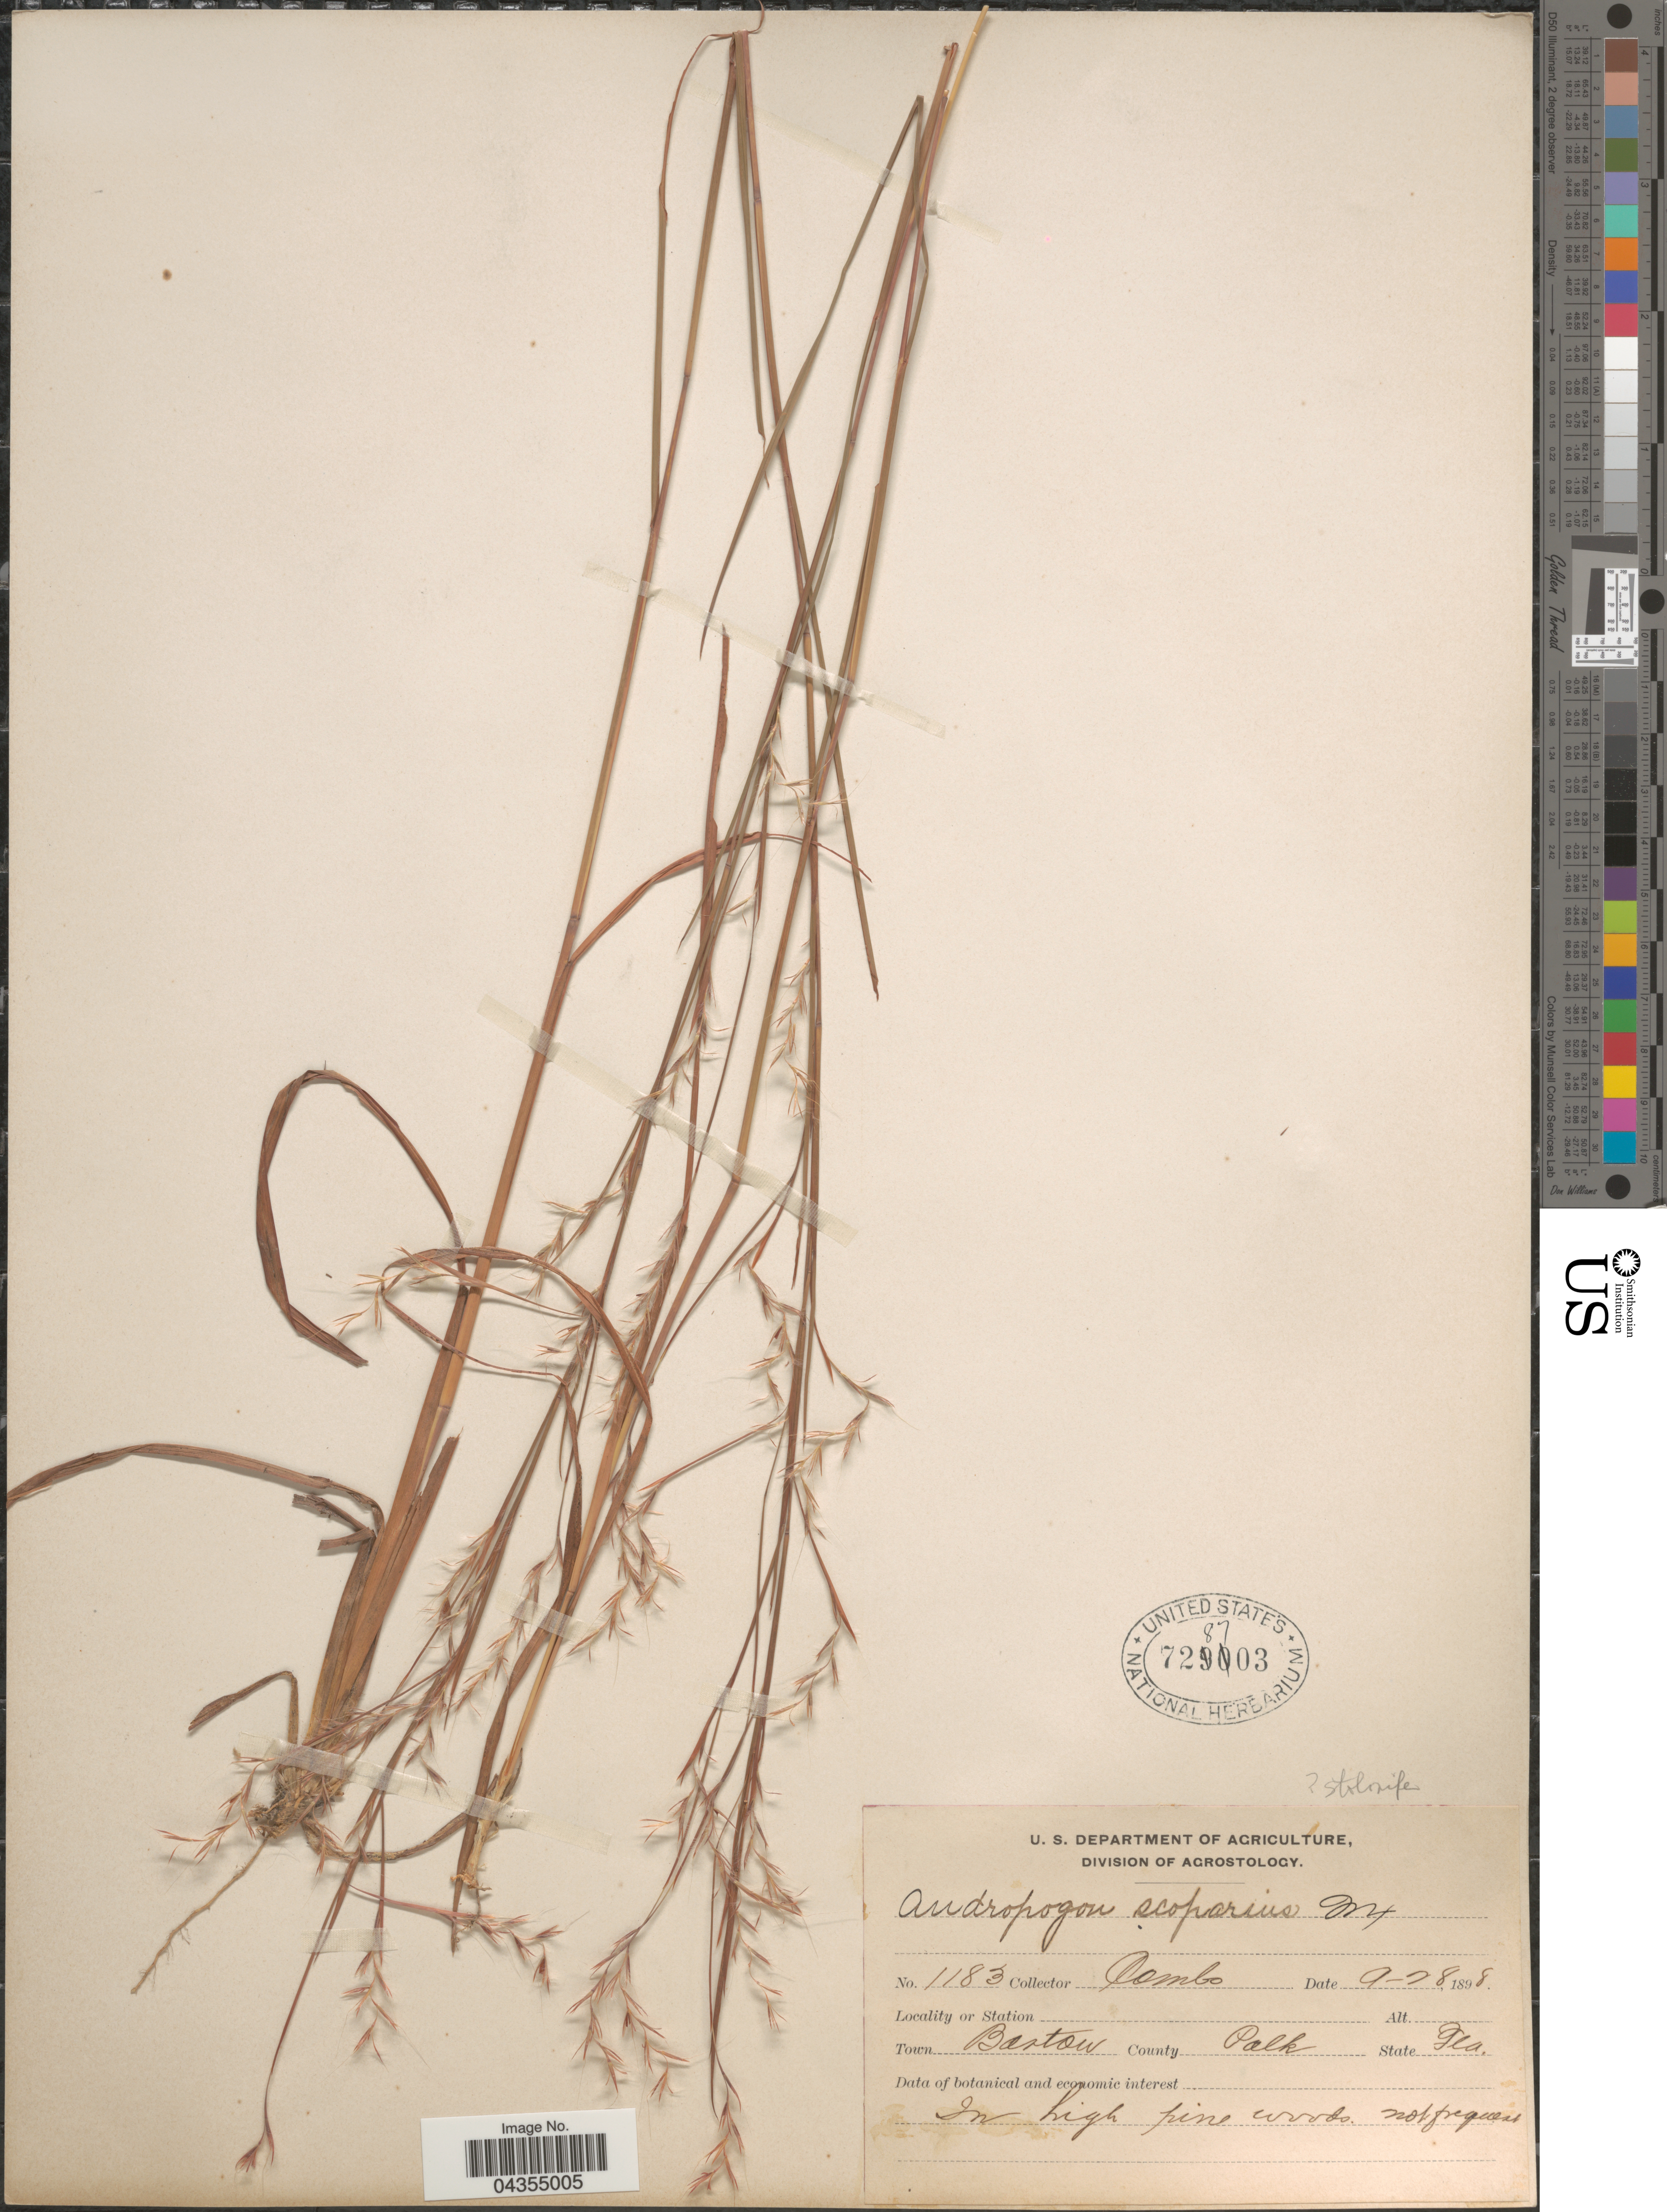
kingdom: Plantae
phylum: Tracheophyta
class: Liliopsida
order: Poales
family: Poaceae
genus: Schizachyrium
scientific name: Schizachyrium sanguineum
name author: (Retz.) Alston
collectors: -. Combs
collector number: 1183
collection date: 1898-09-28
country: United States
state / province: Florida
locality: Town Bartow. County Polk.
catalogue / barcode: US 728703